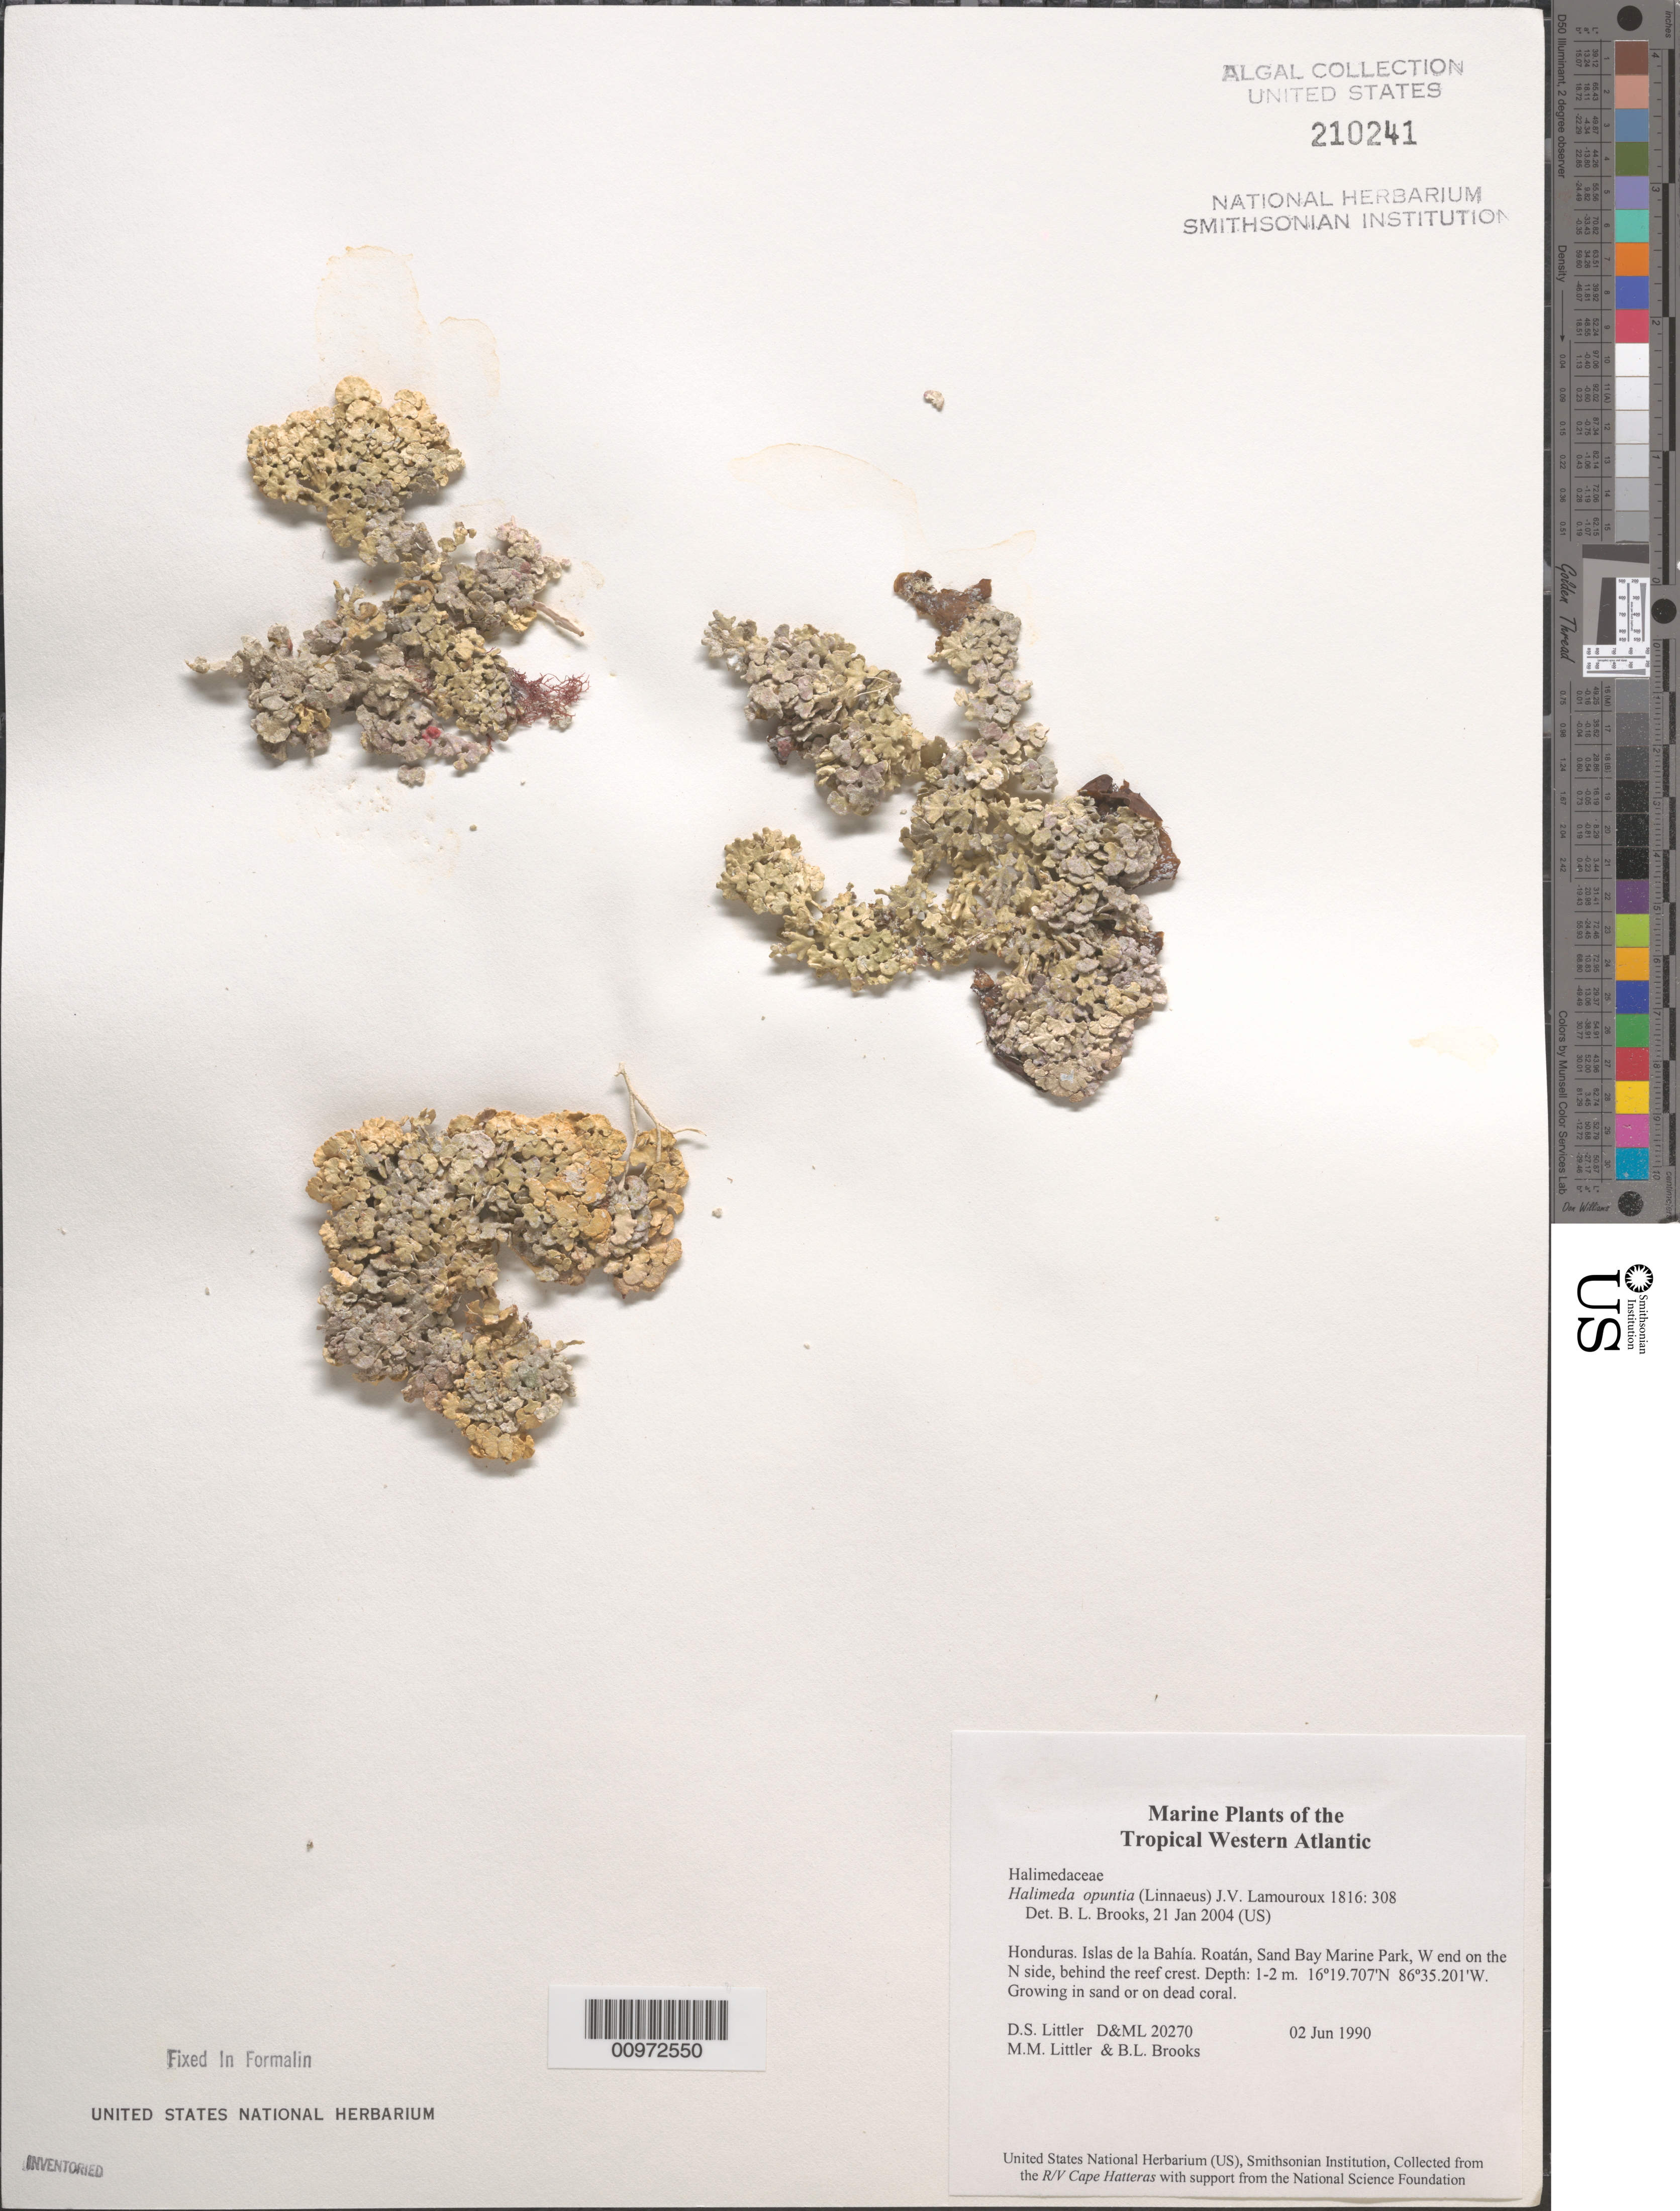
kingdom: Plantae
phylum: Chlorophyta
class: Ulvophyceae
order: Bryopsidales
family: Halimedaceae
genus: Halimeda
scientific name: Halimeda opuntia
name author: (L.) J.V.Lamouroux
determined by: Brooks, B. L., (BOT), Smithsonian Institution - National Museum of Natural History (UNITED STATES)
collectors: D. S. Littler, M. M. Littler & B. Brooks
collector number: D&ML 20270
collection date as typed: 02 Jun 1990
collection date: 1990-06-02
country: Honduras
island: Roatan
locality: Sand Bay Marine Park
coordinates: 16 19.707'N, 86 35.201'W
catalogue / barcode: US 210241